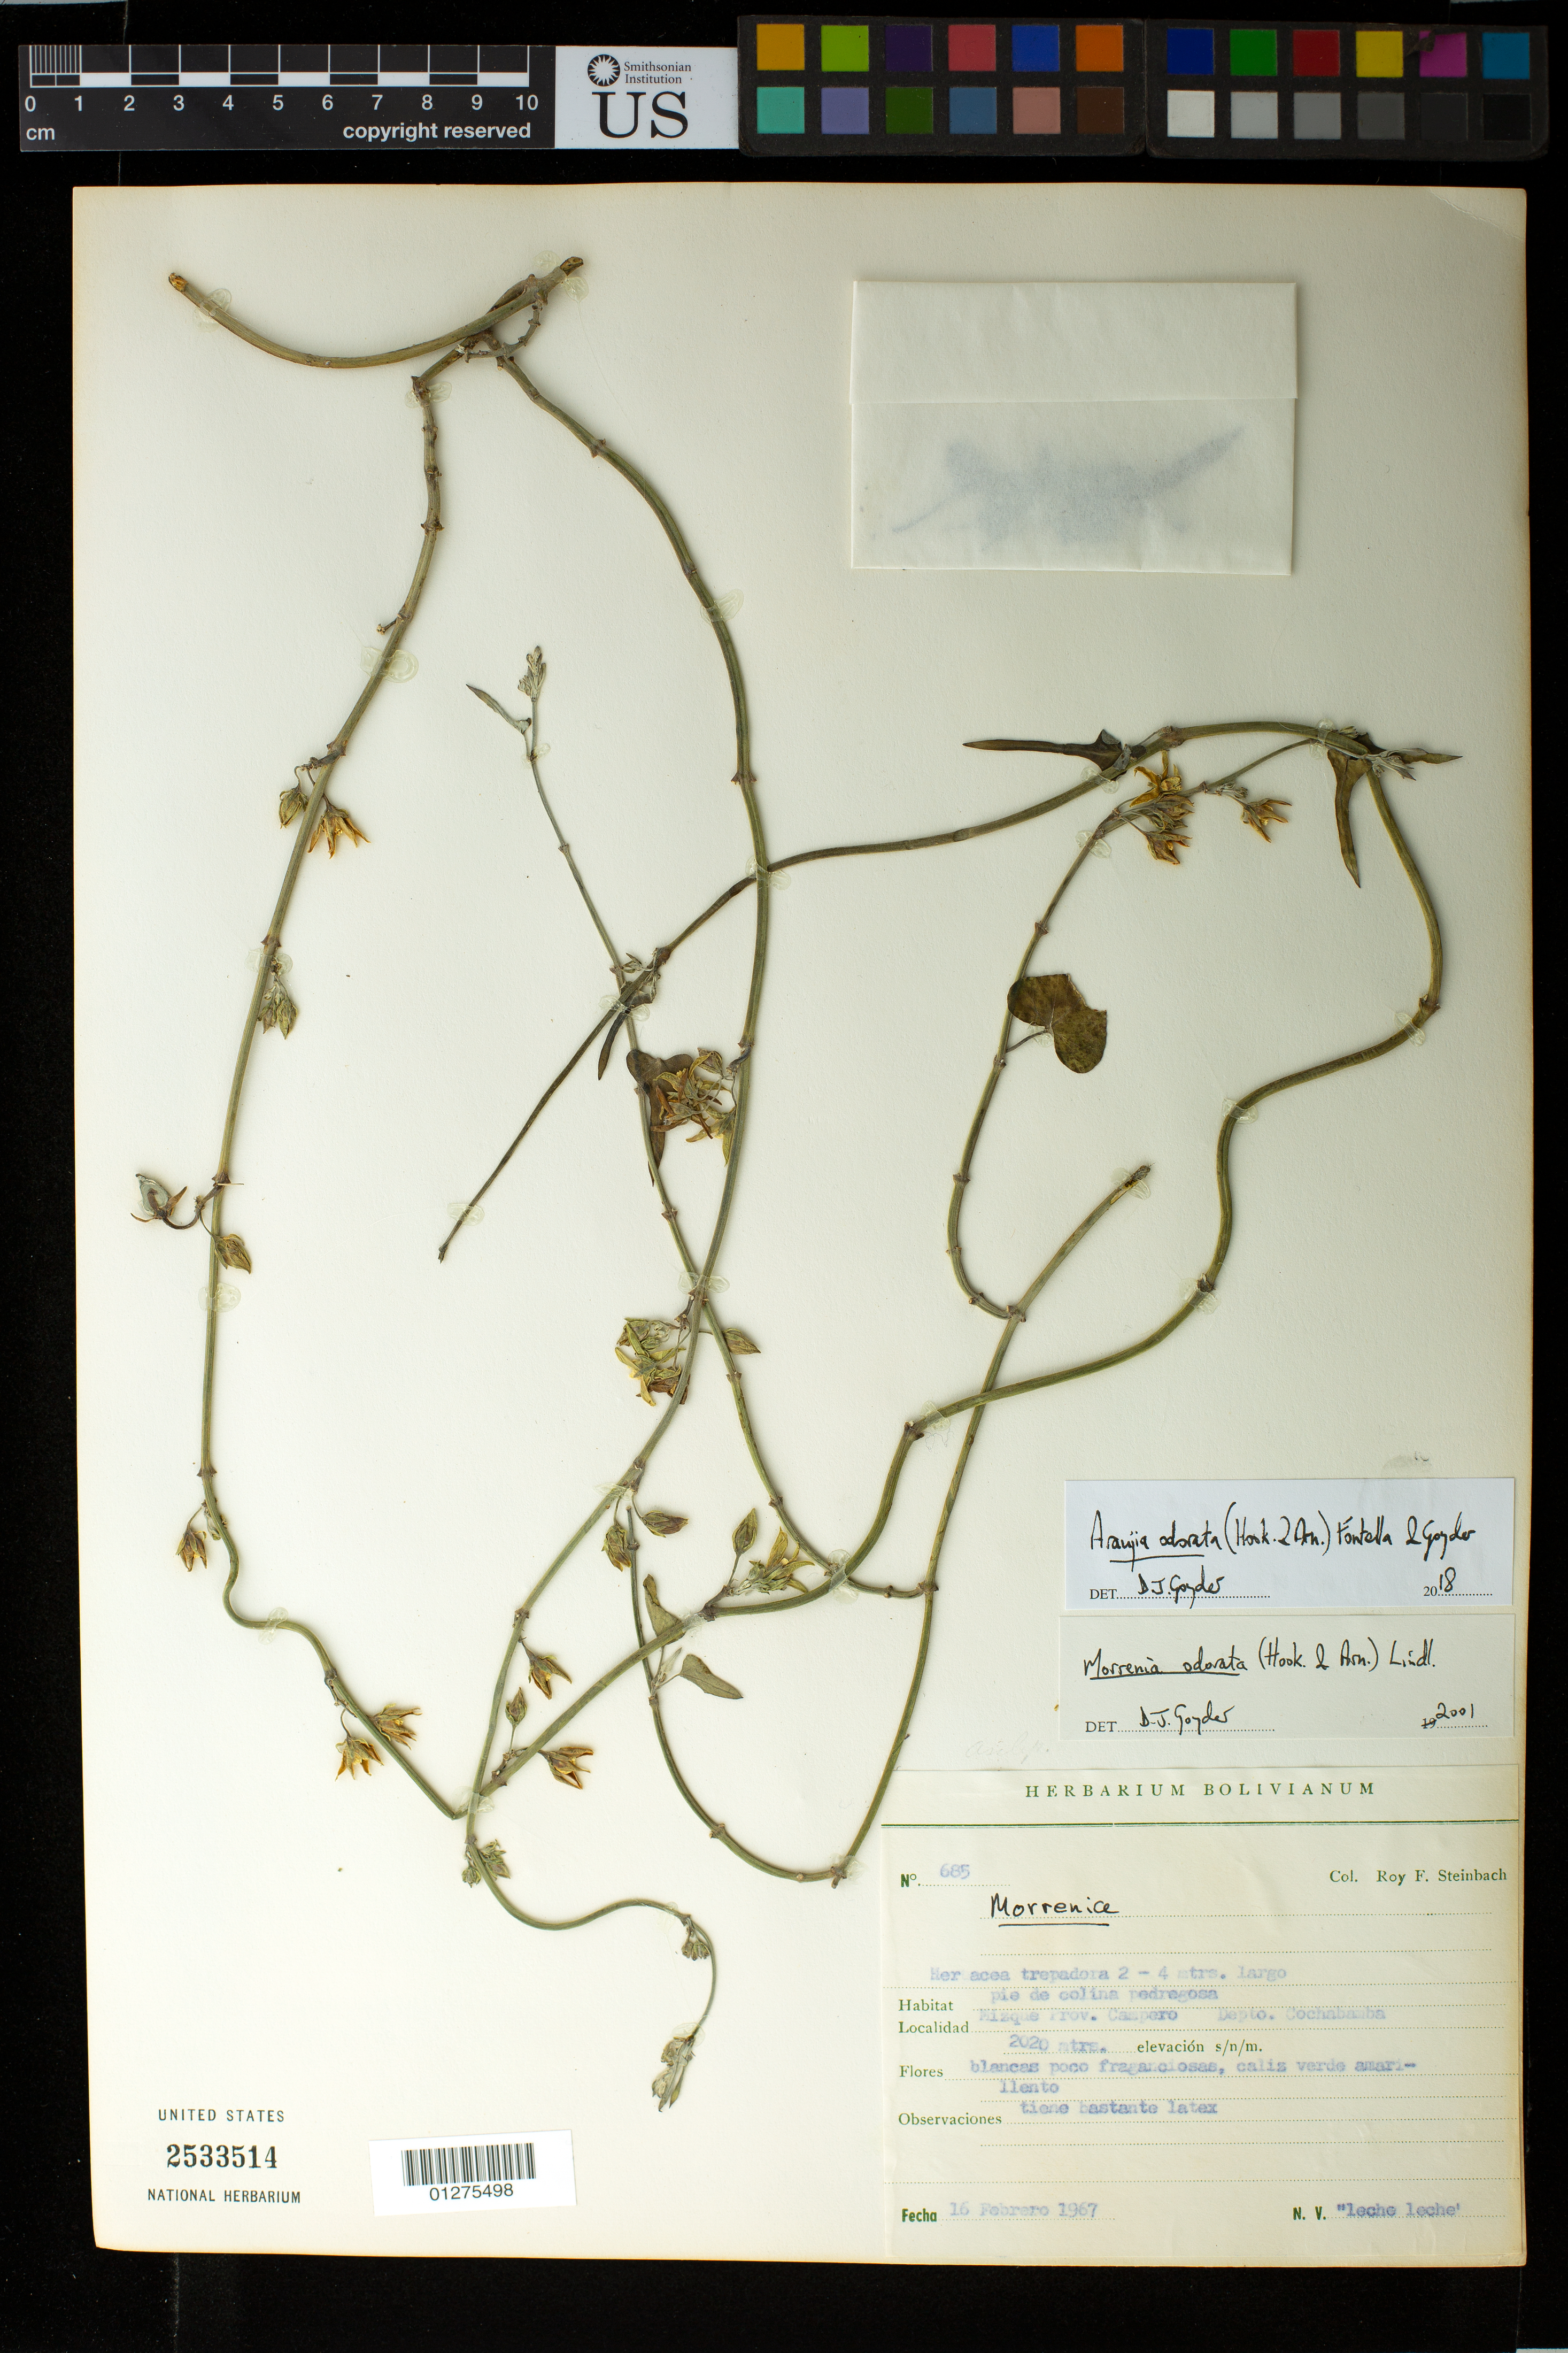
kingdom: Plantae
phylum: Tracheophyta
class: Magnoliopsida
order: Gentianales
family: Apocynaceae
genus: Araujia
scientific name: Araujia odorata (Hook. & Arn.) Fontella & Goyder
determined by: Goyder, D. J.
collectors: R. F. Steinbach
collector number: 685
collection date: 1967-02-16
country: Bolivia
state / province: Cochabamba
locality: Mizque Prov. Campero.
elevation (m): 2020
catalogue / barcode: US 2533514